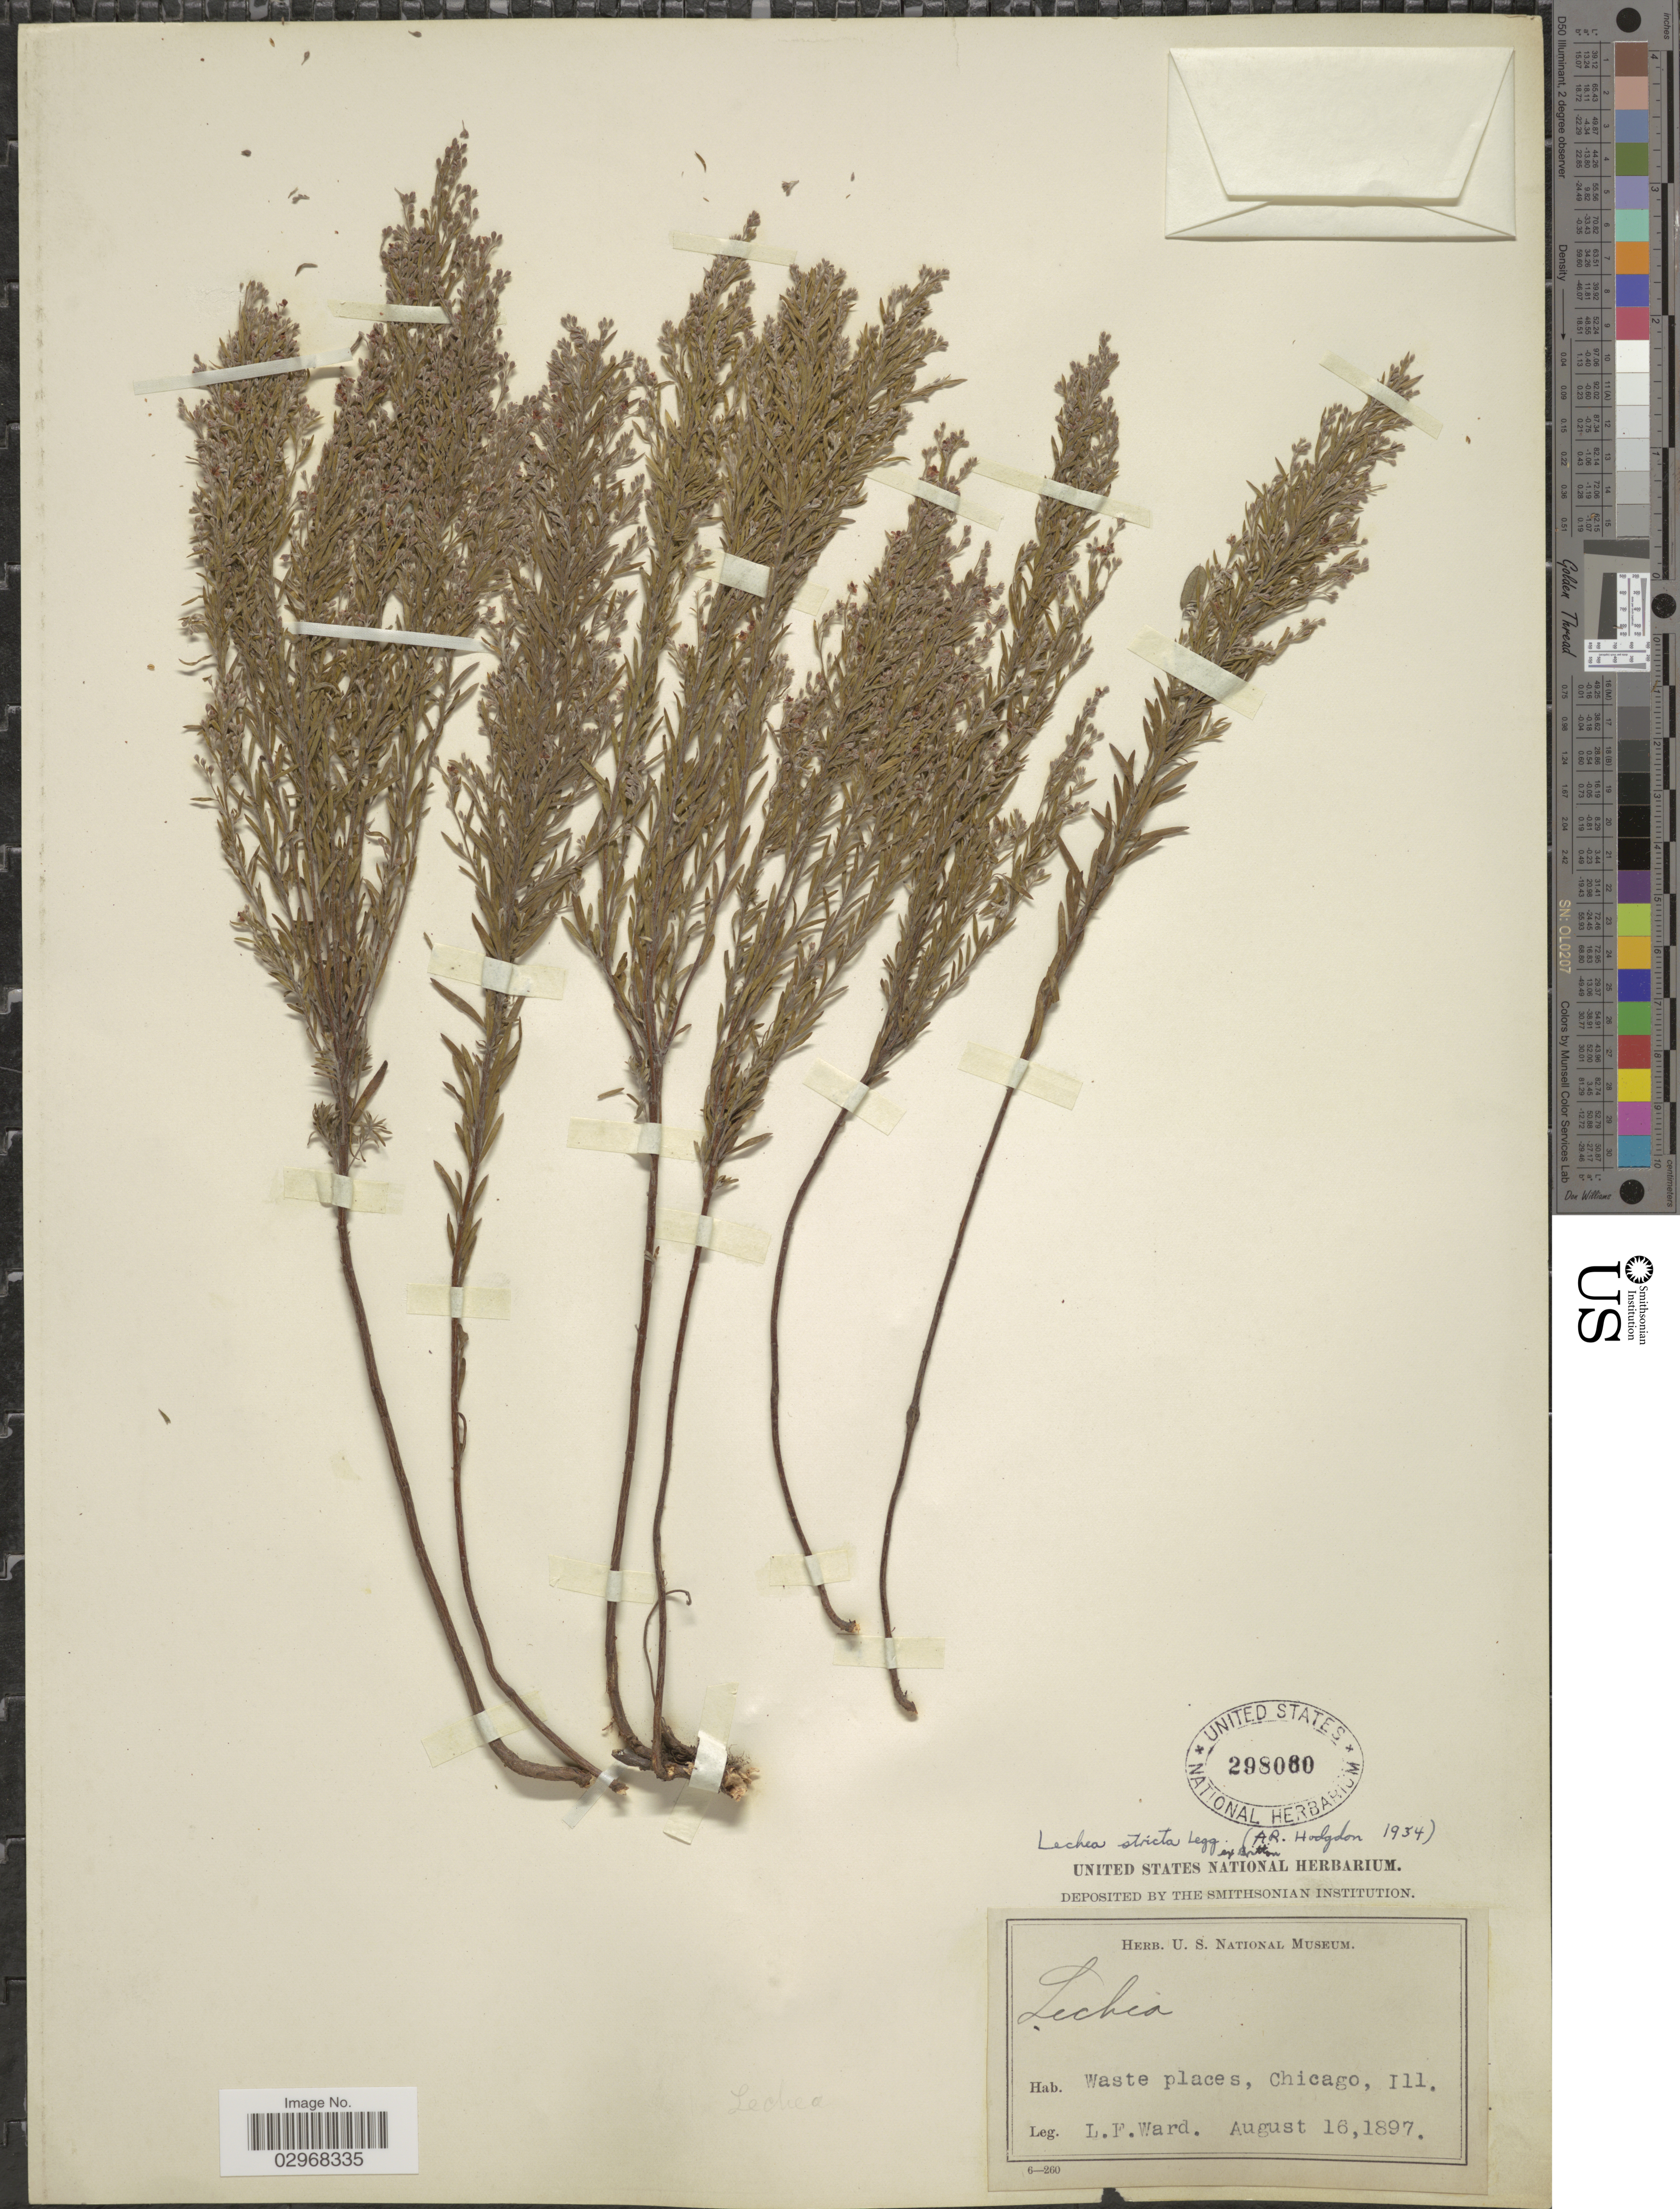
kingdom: Plantae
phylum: Tracheophyta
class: Magnoliopsida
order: Malvales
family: Cistaceae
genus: Lechea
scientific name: Lechea stricta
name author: Legg.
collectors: L. Ward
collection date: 1897-08-16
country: United States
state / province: Illinois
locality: Waste places, Chicago, Ill.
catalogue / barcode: US 298060